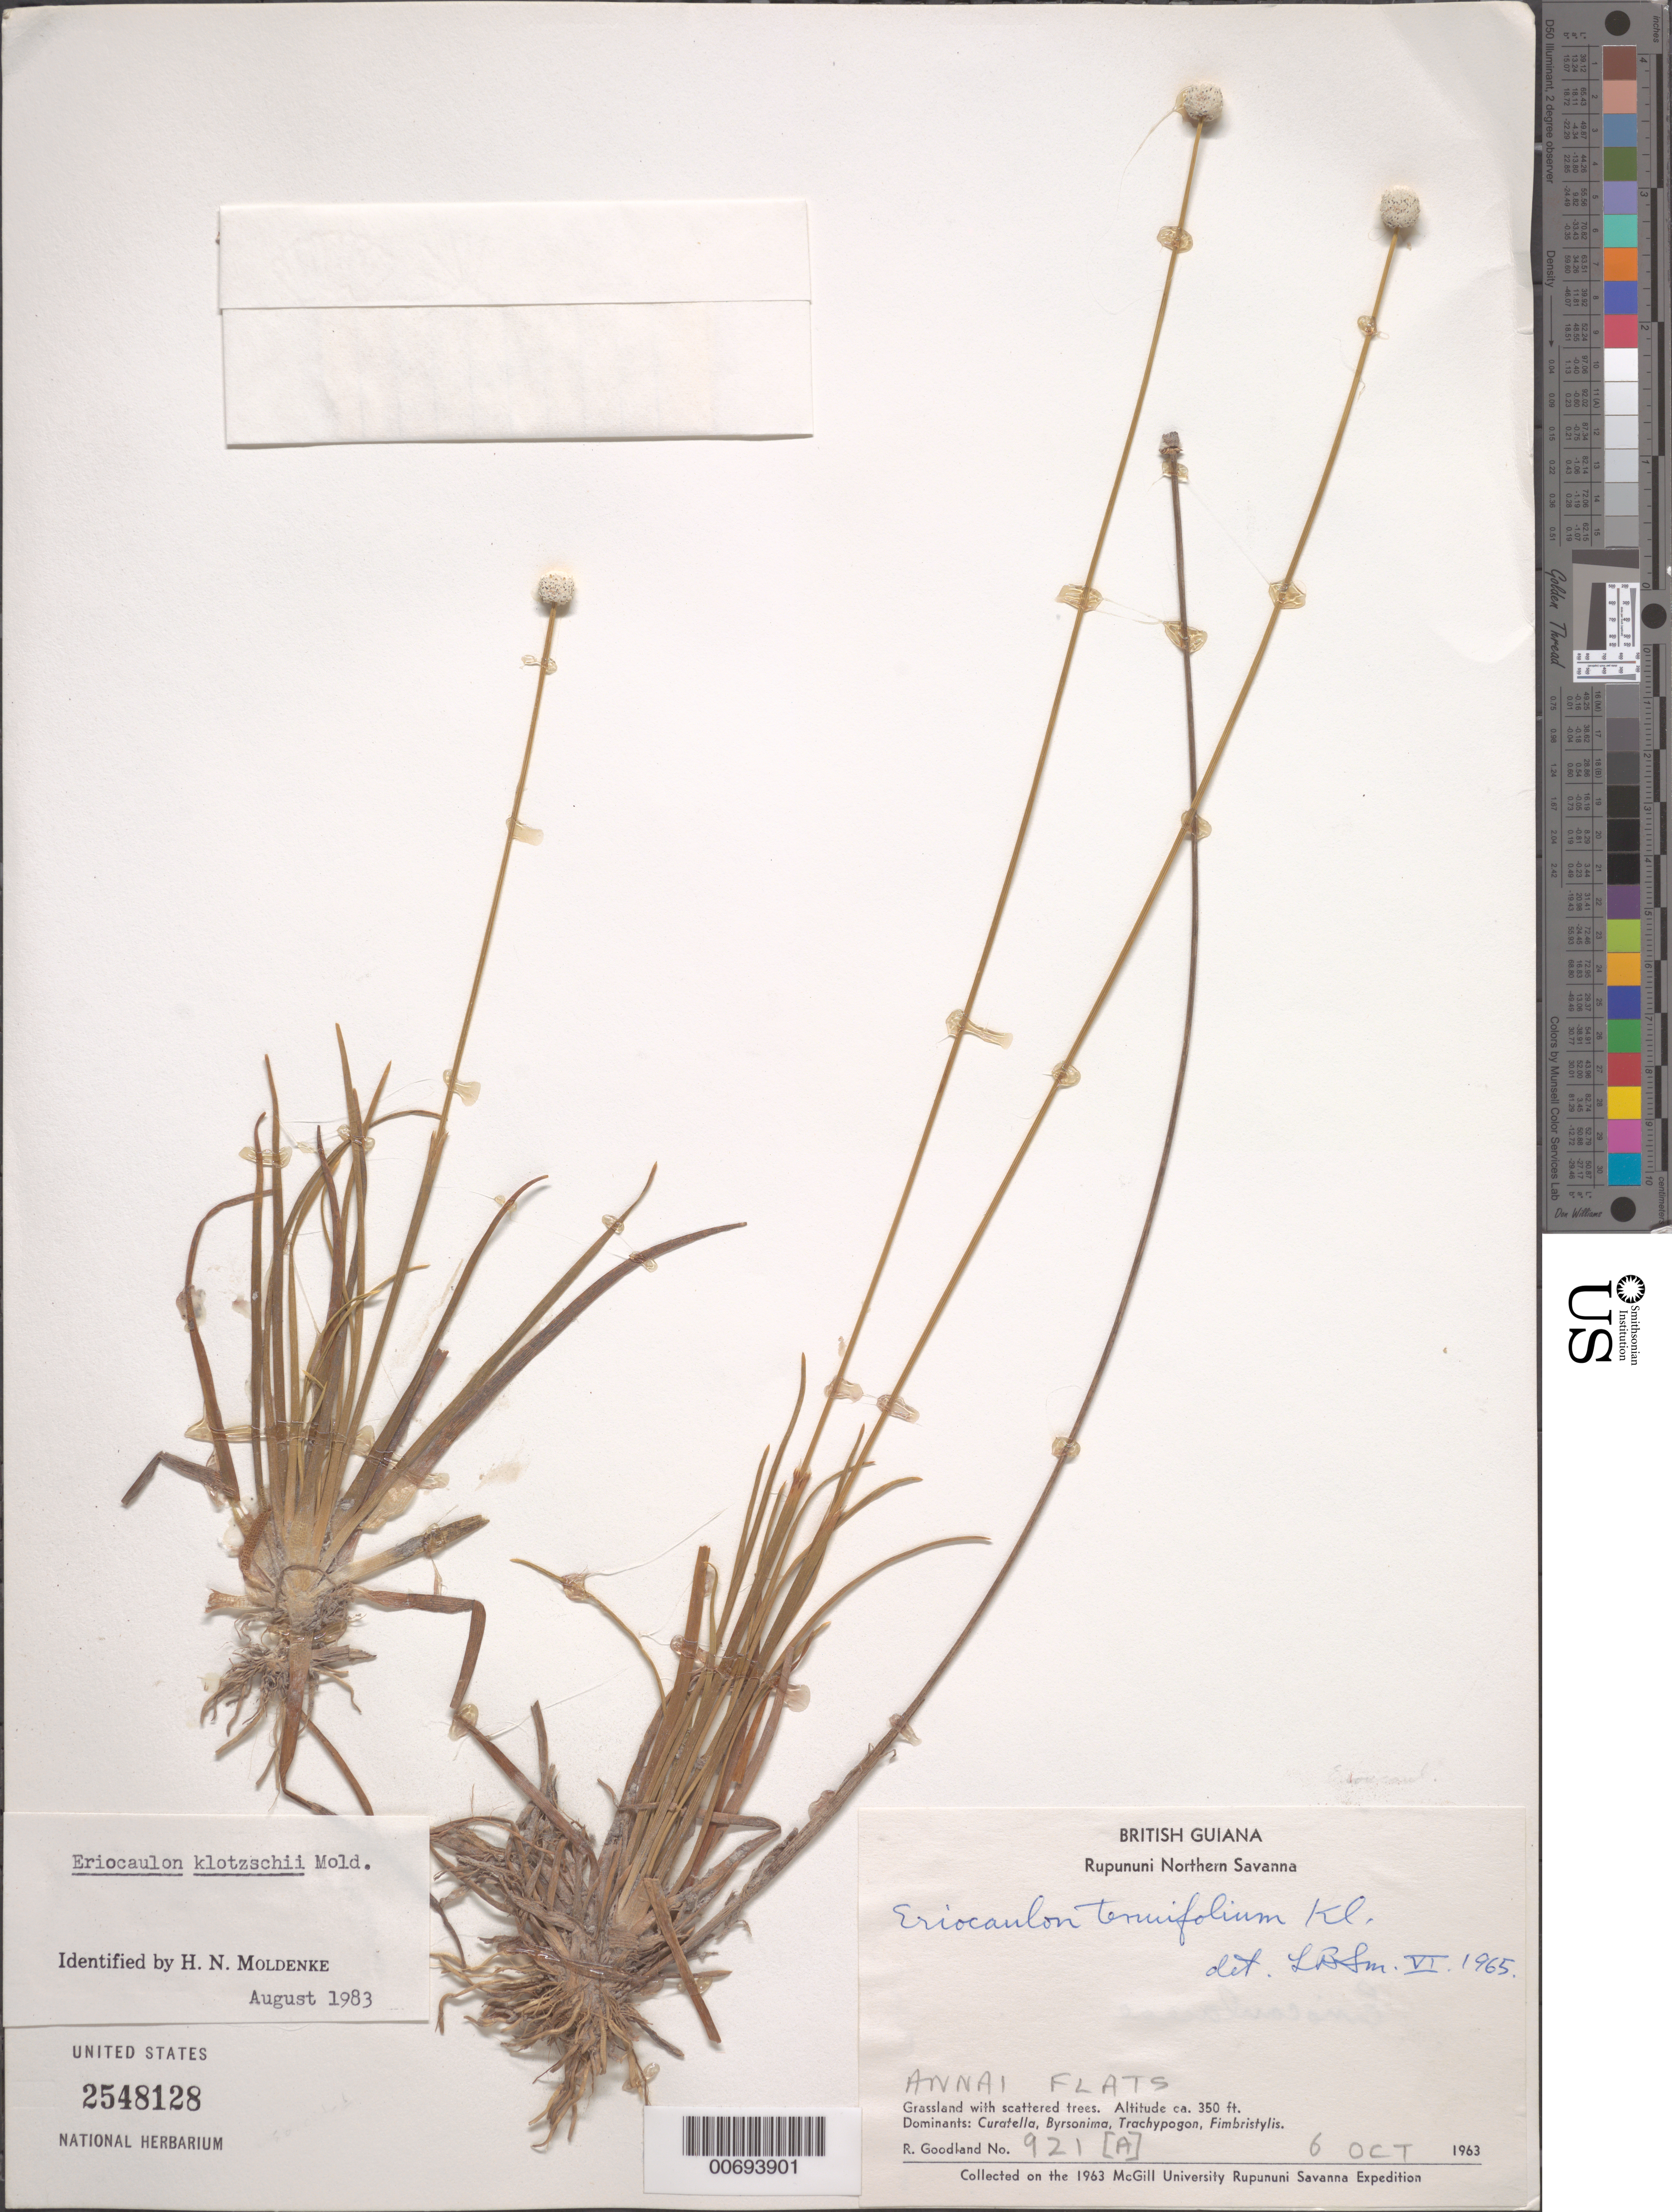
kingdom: Plantae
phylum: Tracheophyta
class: Liliopsida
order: Poales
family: Eriocaulaceae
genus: Eriocaulon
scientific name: Eriocaulon tenuifolium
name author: Klotzsch ex Körn.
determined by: Moldenke, H. N.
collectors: R. Goodland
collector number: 921 A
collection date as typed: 6-Oct-63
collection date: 1963-10-06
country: Guyana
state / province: U. Takutu-U. Essequibo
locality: Rupununi Northern Savanna, Annai Flats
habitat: Grassland with scattered trees. Dominants: Curatella, Byrsonima, Trachypogon, Fimbristylis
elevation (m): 107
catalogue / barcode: US 2548128